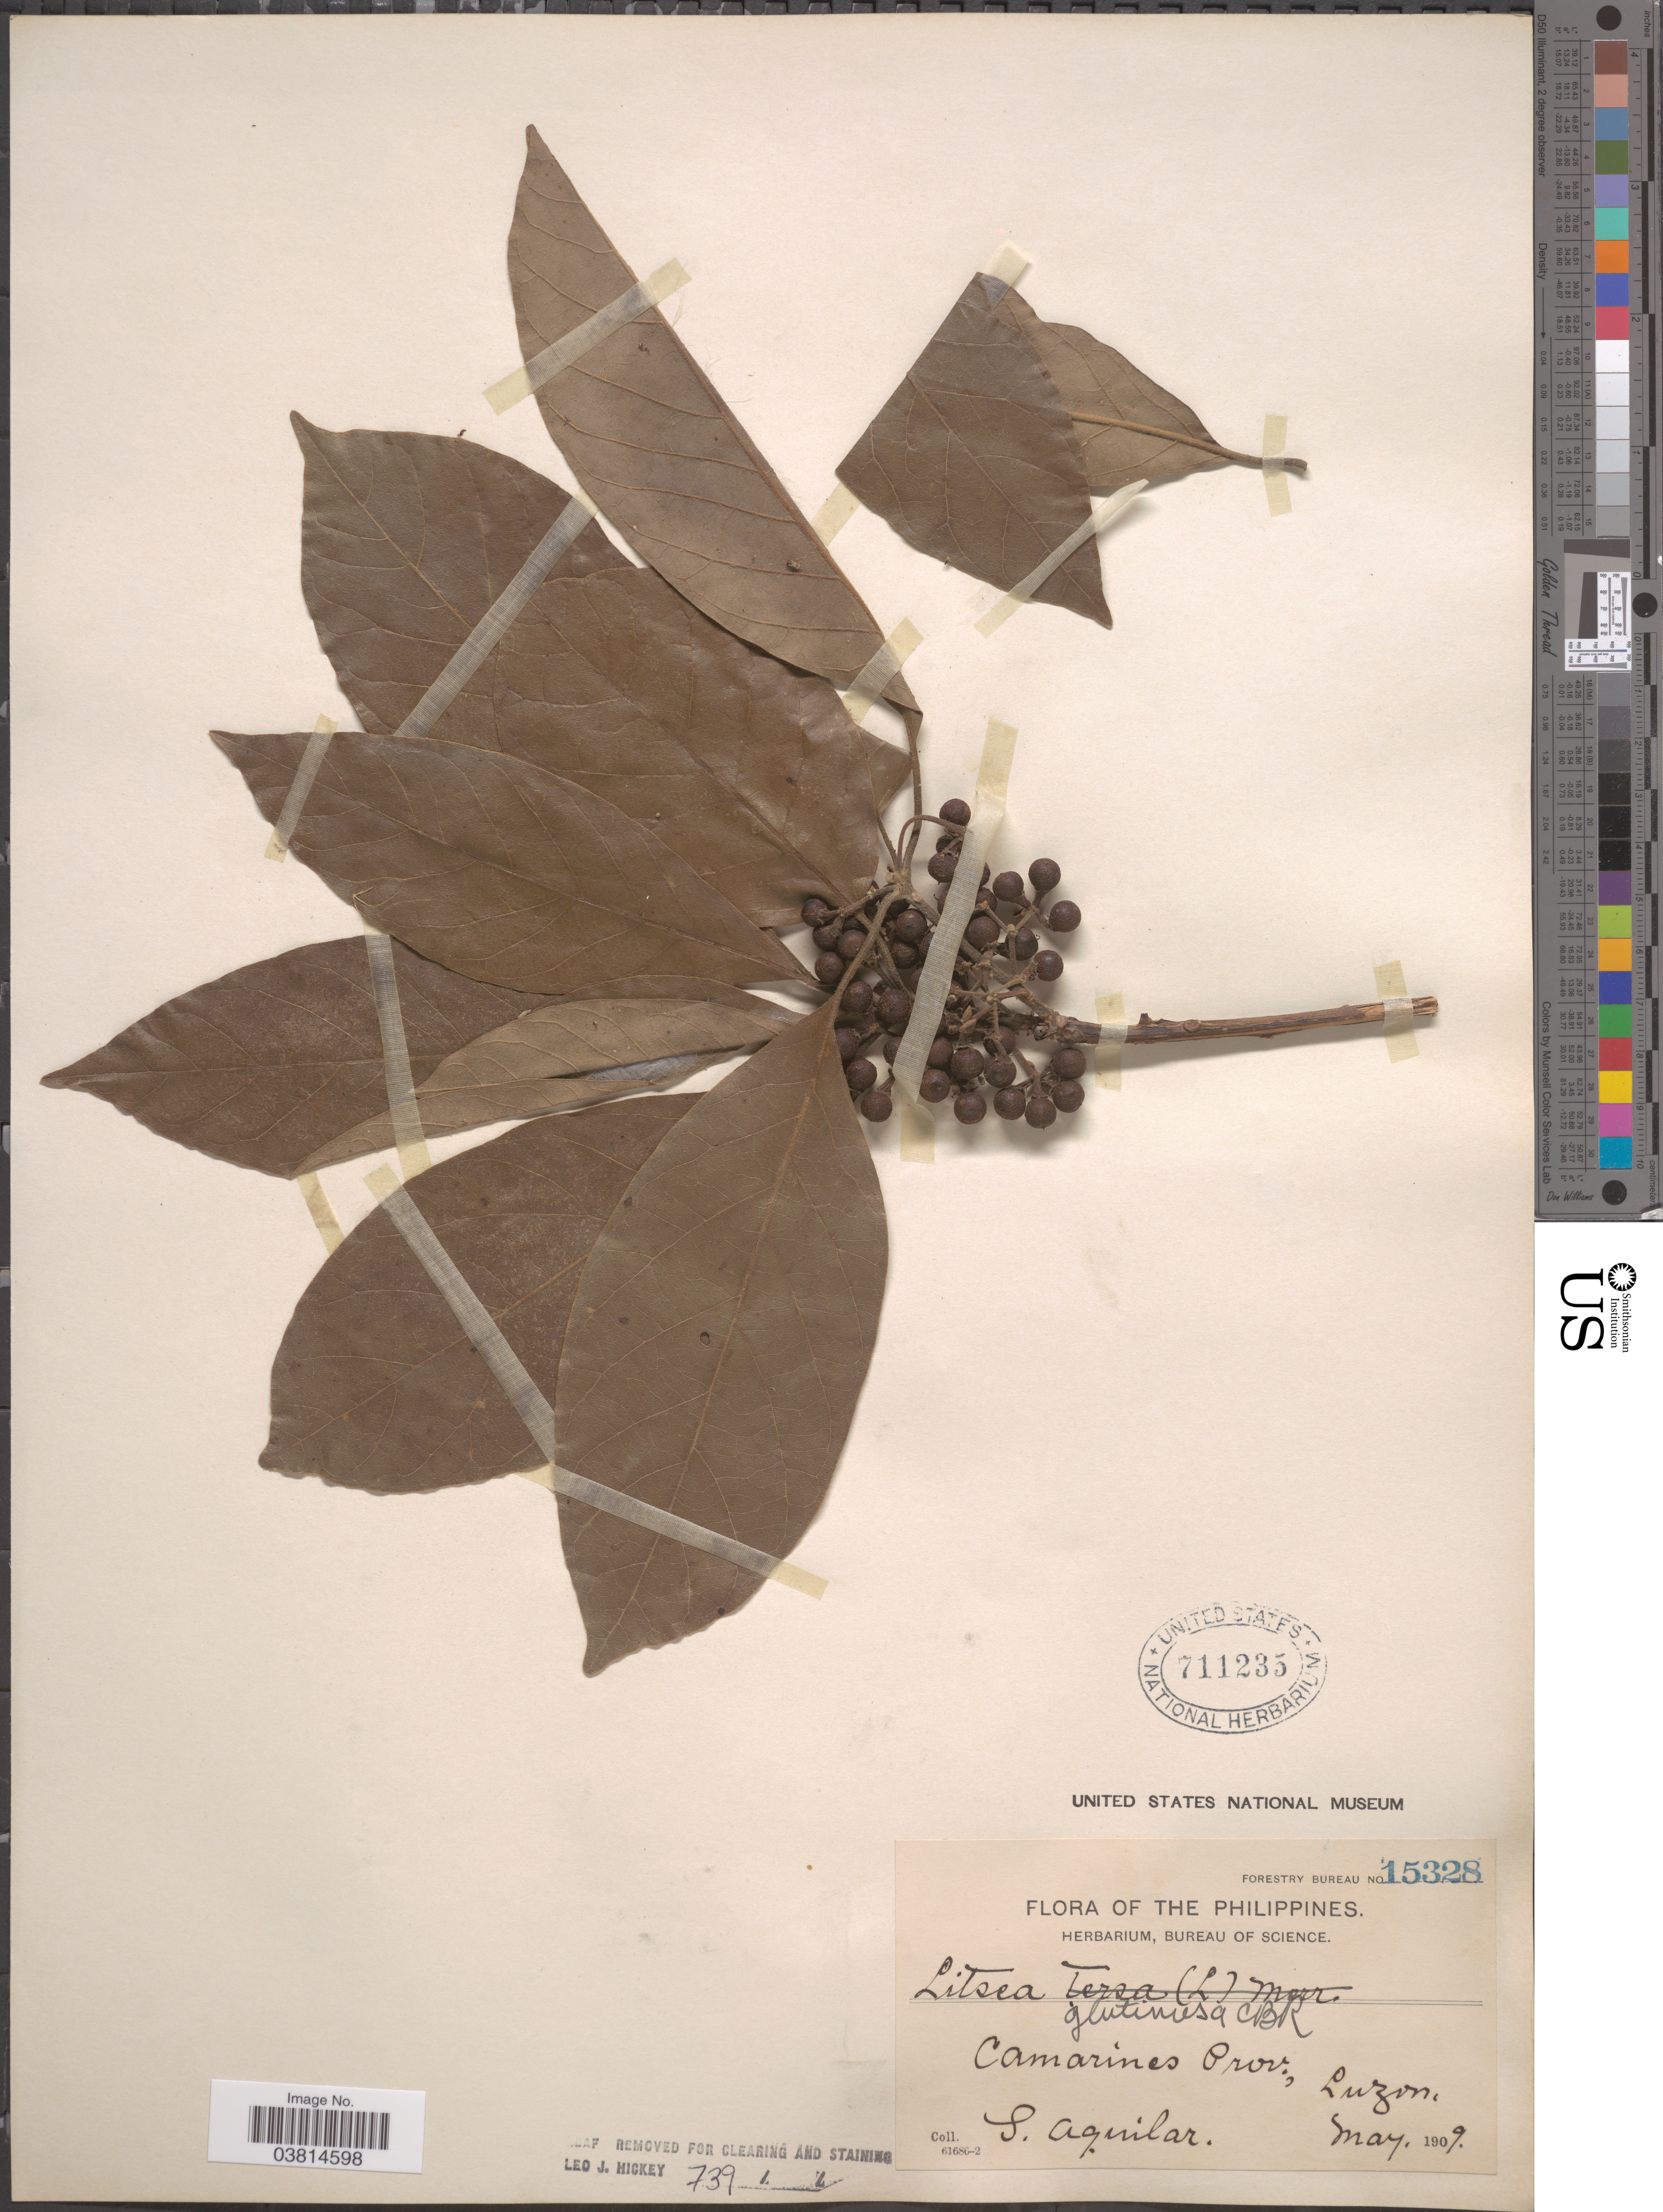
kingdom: Plantae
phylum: Tracheophyta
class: Magnoliopsida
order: Laurales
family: Lauraceae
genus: Litsea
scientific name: Litsea glutinosa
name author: (Lour.) C.B. Rob.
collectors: S. Aguilar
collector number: Forestry Bureau 15328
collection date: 1909-05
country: Philippines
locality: Camarines Prov., Luzon.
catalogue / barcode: US 711235